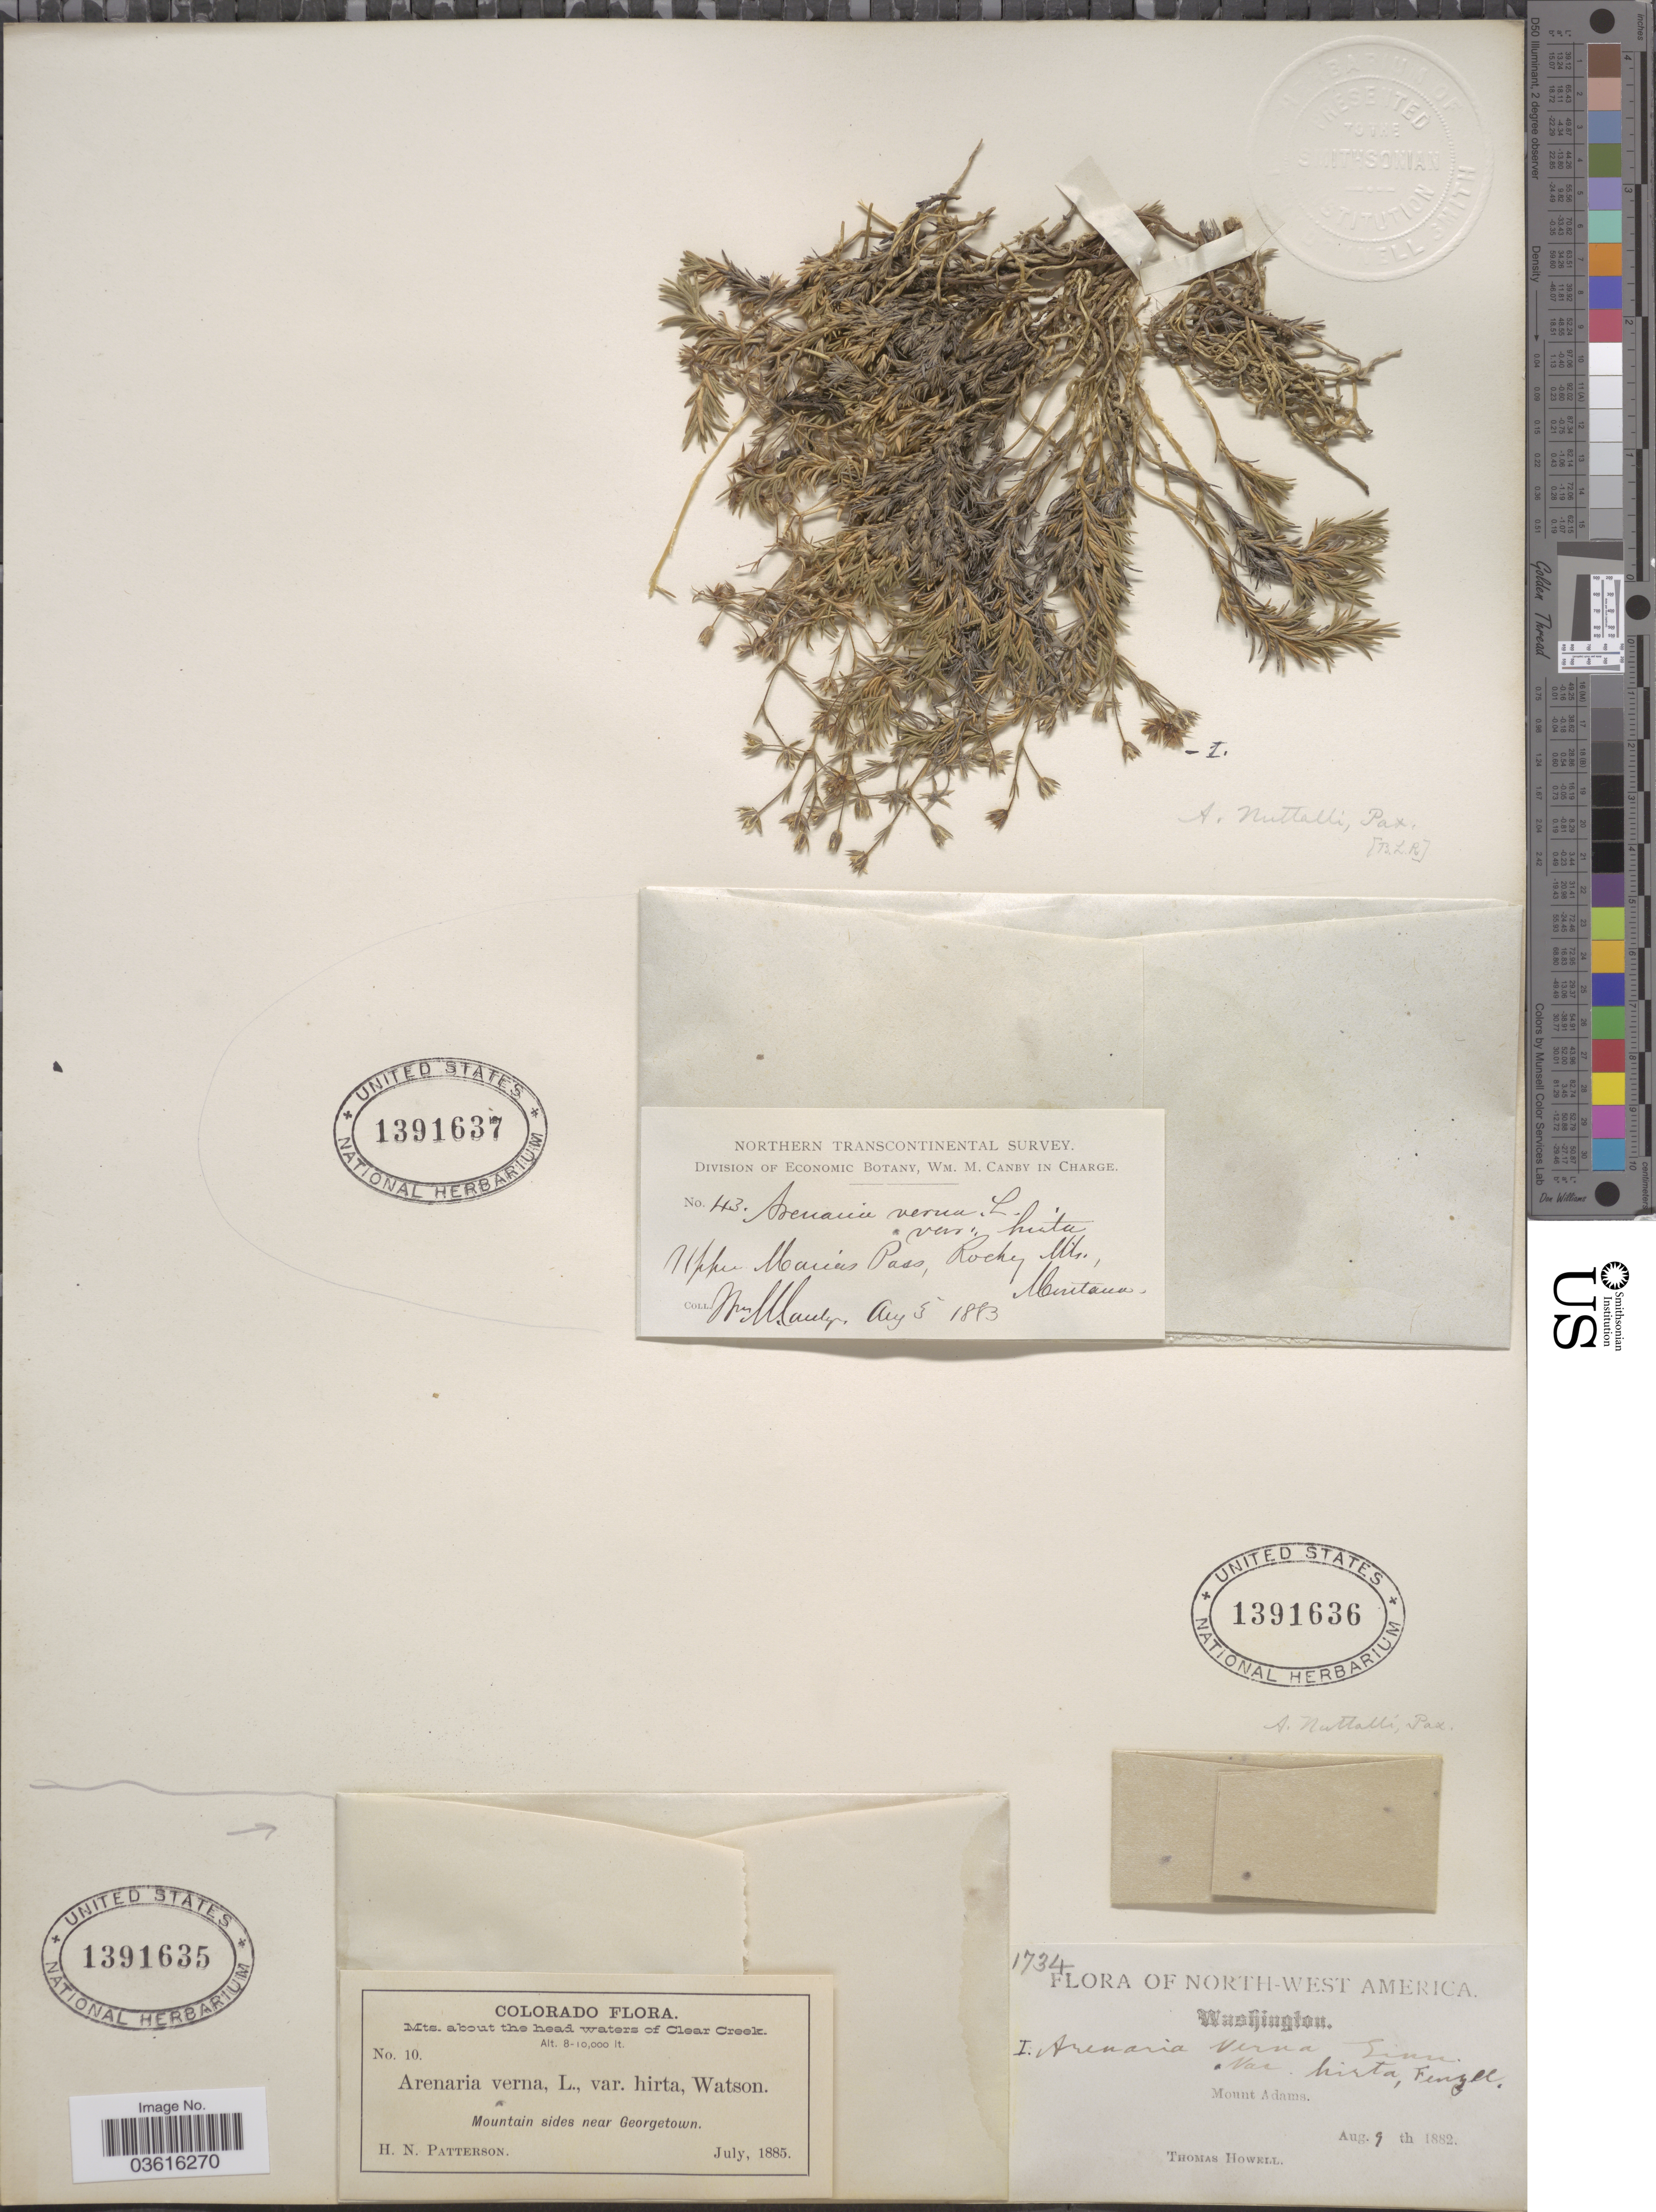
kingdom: Plantae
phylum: Tracheophyta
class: Magnoliopsida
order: Caryophyllales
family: Caryophyllaceae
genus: Minuartia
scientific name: Minuartia nuttallii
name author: (Pax) Briq.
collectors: T. Howell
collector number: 1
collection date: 1882-08-09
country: United States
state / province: Washington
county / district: Yakima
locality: North-West America. Mount Adams.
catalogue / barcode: US 1391636-3